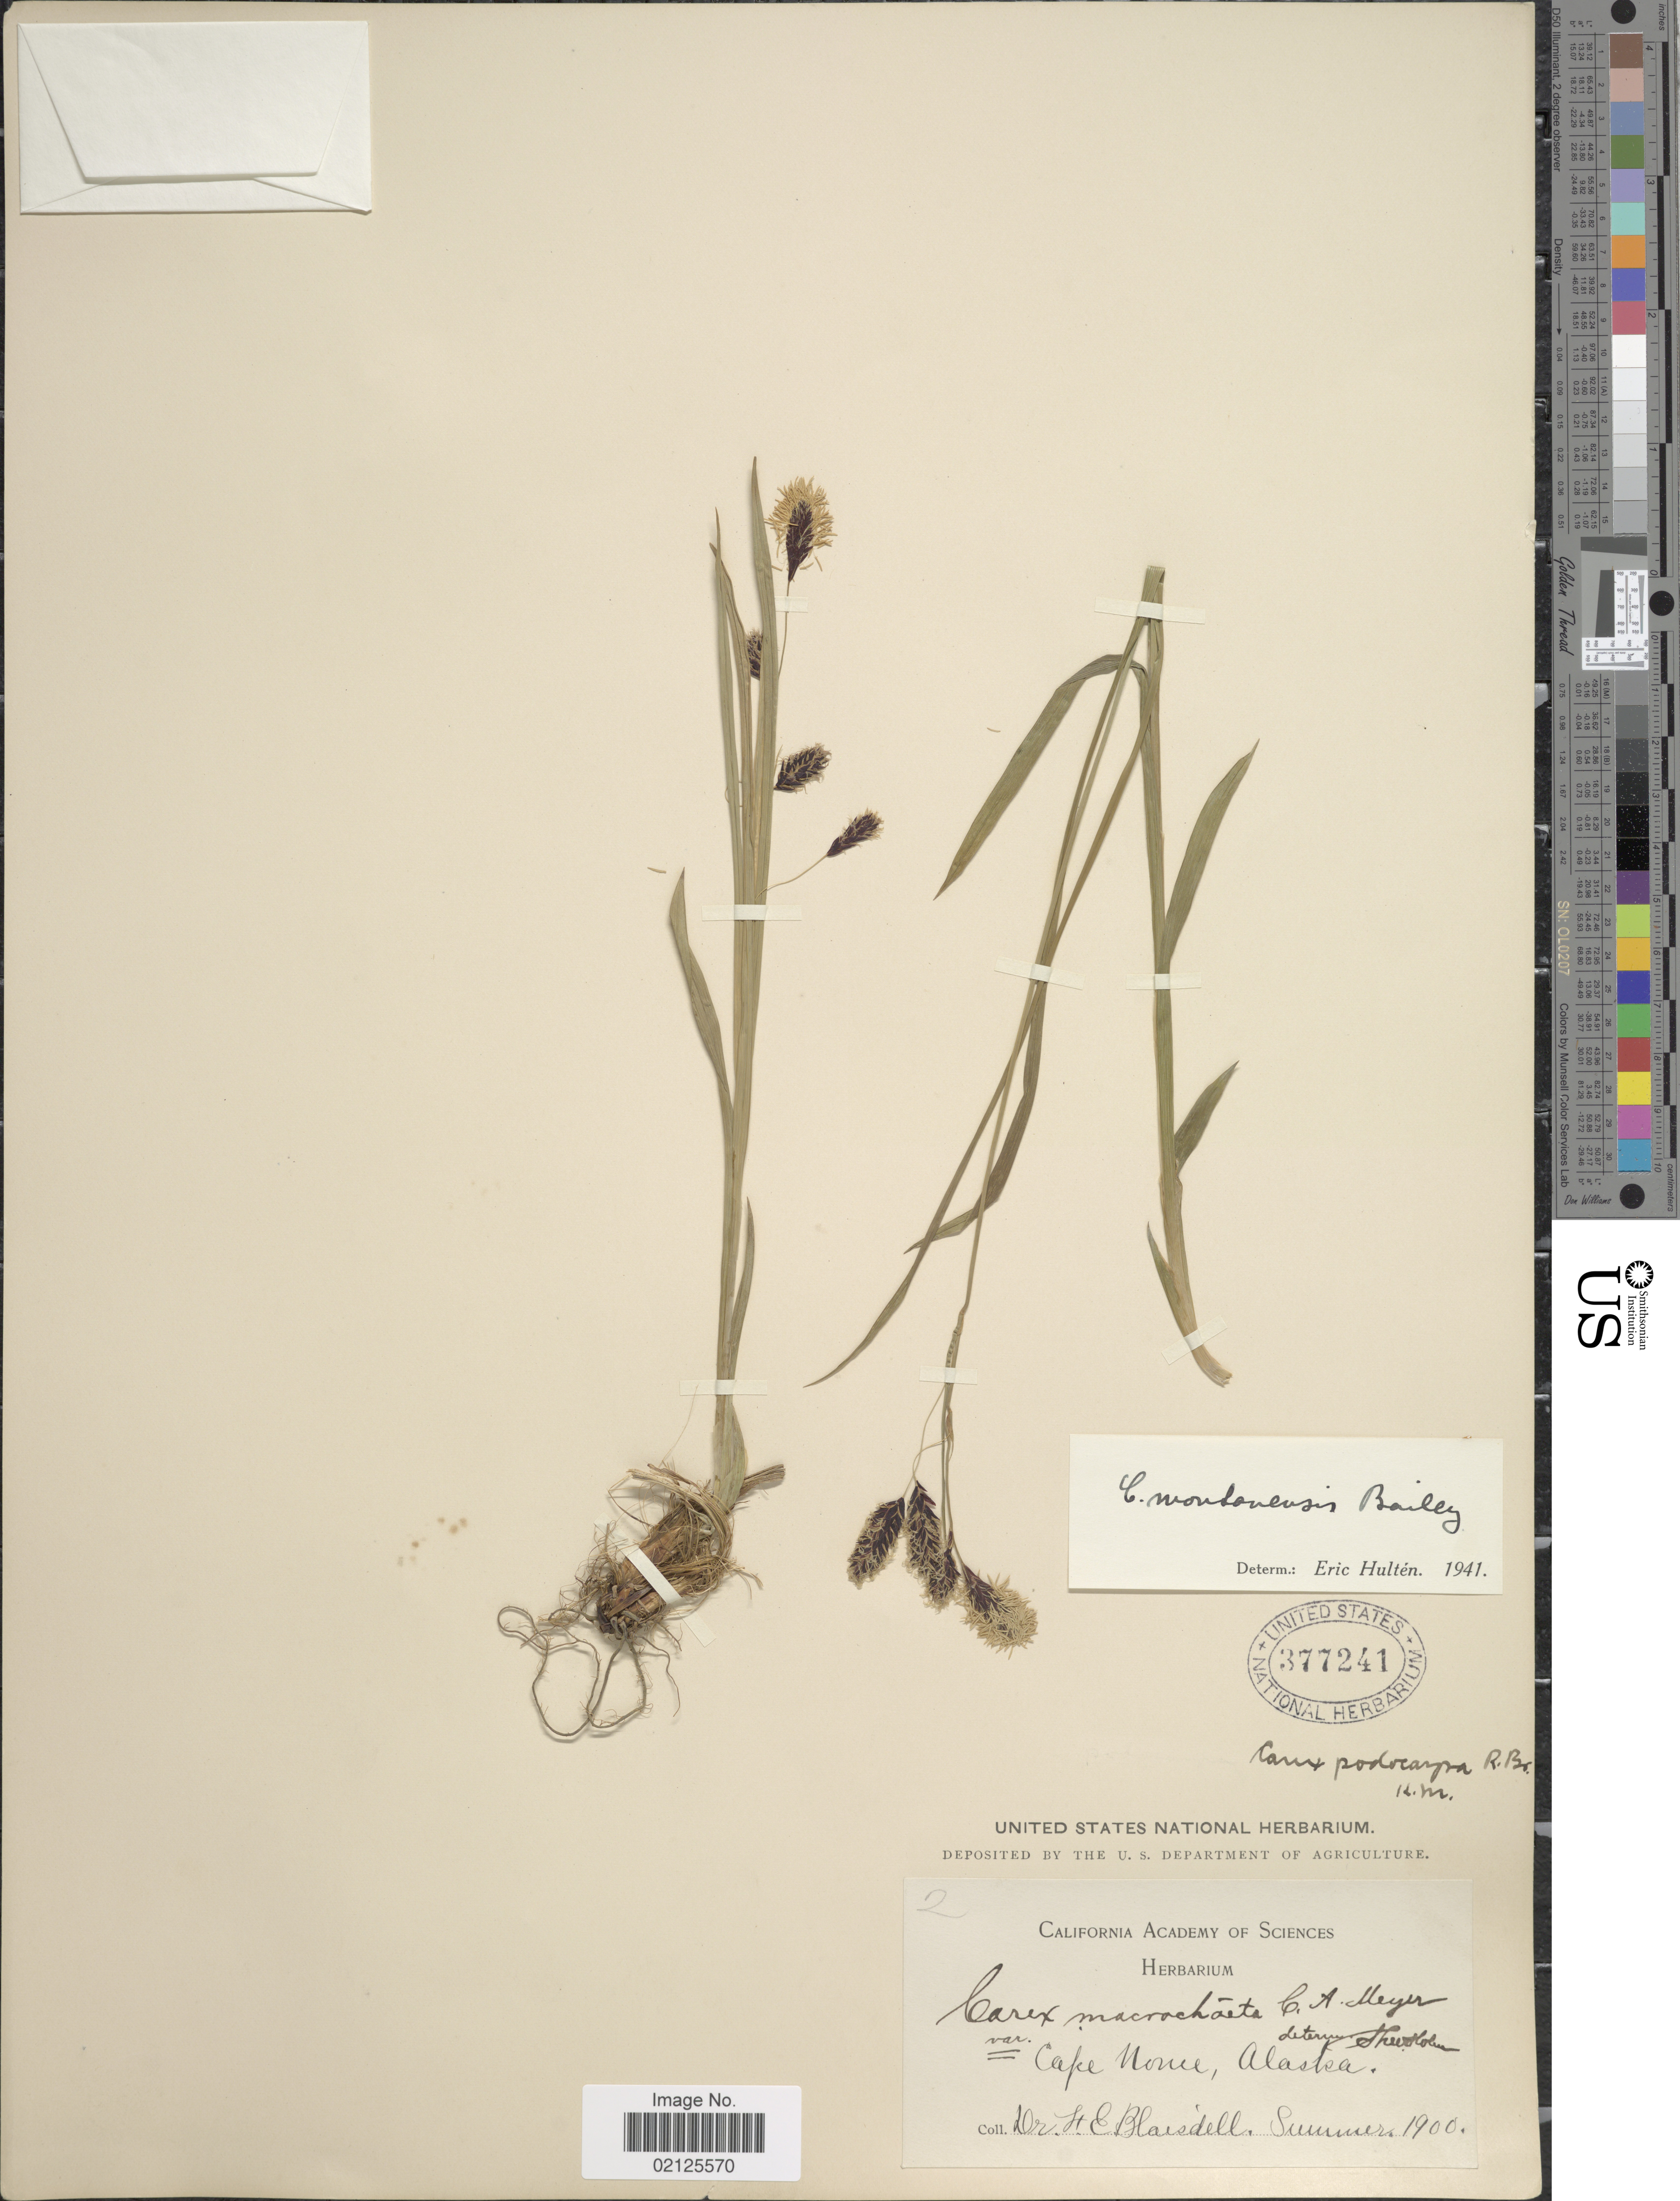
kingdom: Plantae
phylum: Tracheophyta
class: Liliopsida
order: Poales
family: Cyperaceae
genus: Carex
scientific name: Carex podocarpa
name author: R. Br.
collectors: F. Blaisdell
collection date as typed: Summer 1900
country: United States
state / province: Alaska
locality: Cape Nome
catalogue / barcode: US 377241